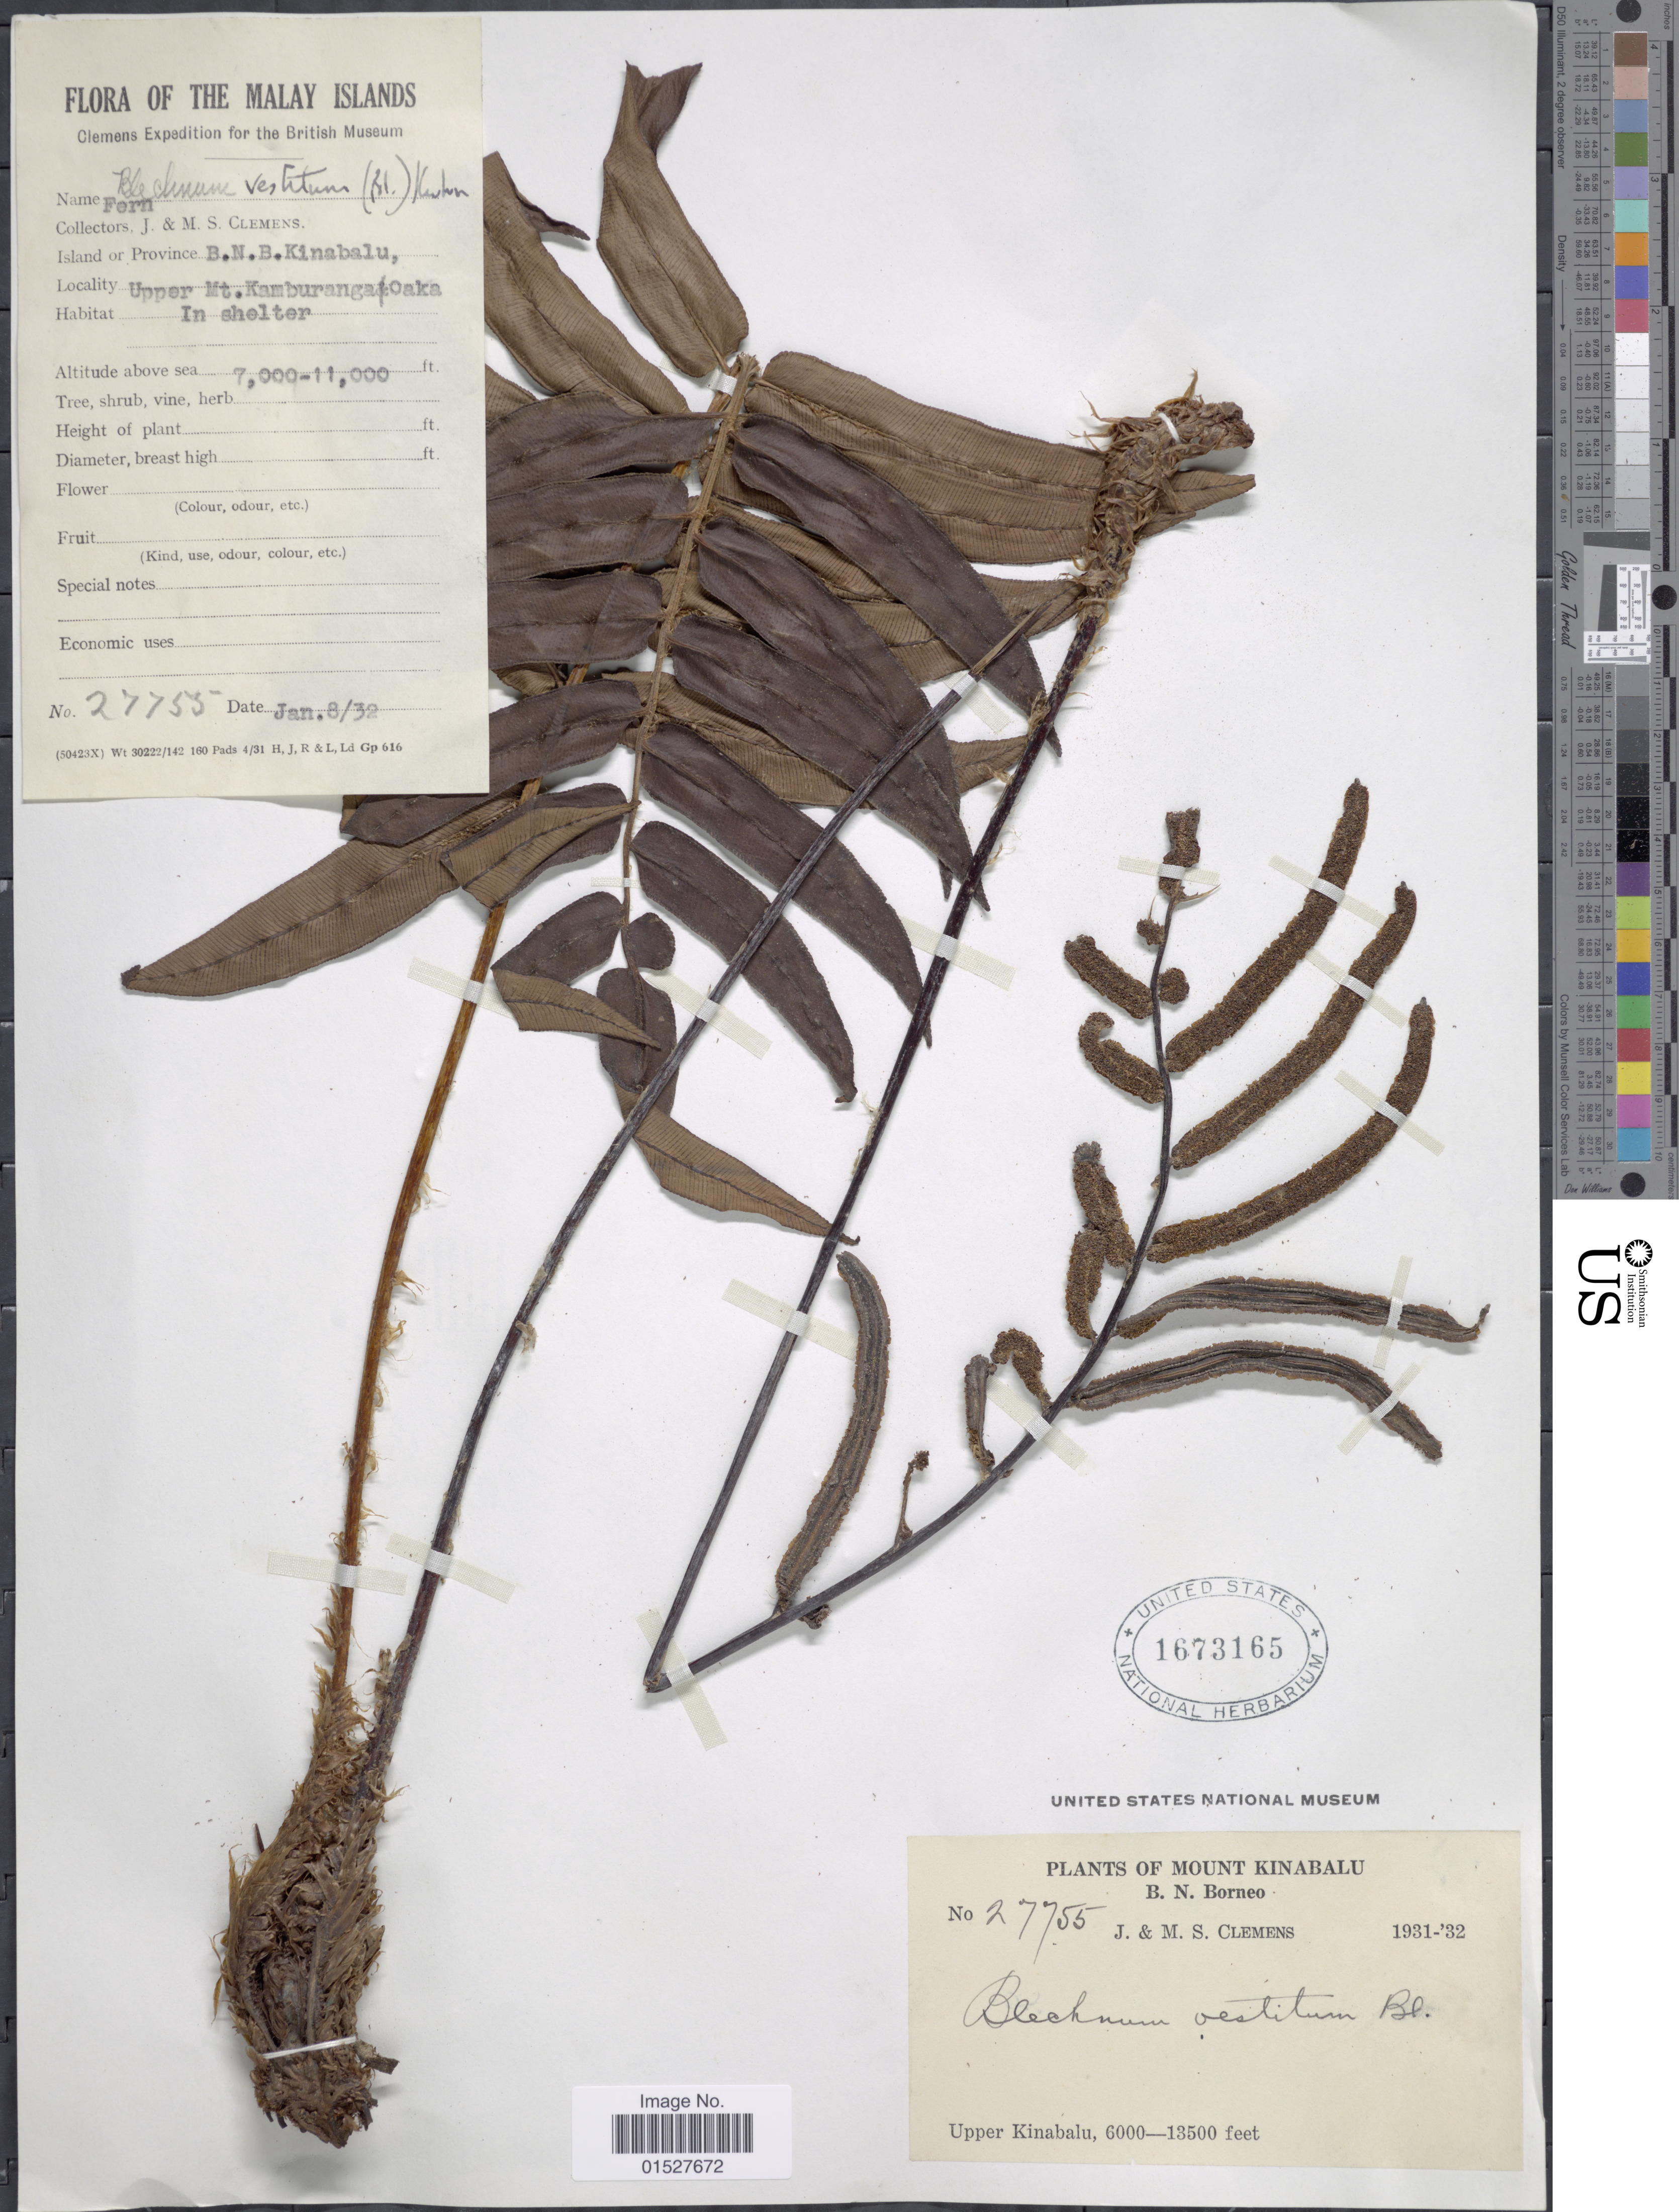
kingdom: Plantae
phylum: Tracheophyta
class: Polypodiopsida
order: Polypodiales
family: Blechnaceae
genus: Blechnum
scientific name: Blechnum vestitum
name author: (Blume) Kuhn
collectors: J. Clemens & M. S. Clemens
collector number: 27755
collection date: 1932-01-08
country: Malaysia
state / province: Sabah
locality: The Malay Islands. Island or Province B.N.B. Kinabalu, Upper Mt. Kamburanga Oaka. Upper Kinabalu. B. N. Borneo.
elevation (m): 2134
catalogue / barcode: US 1673165